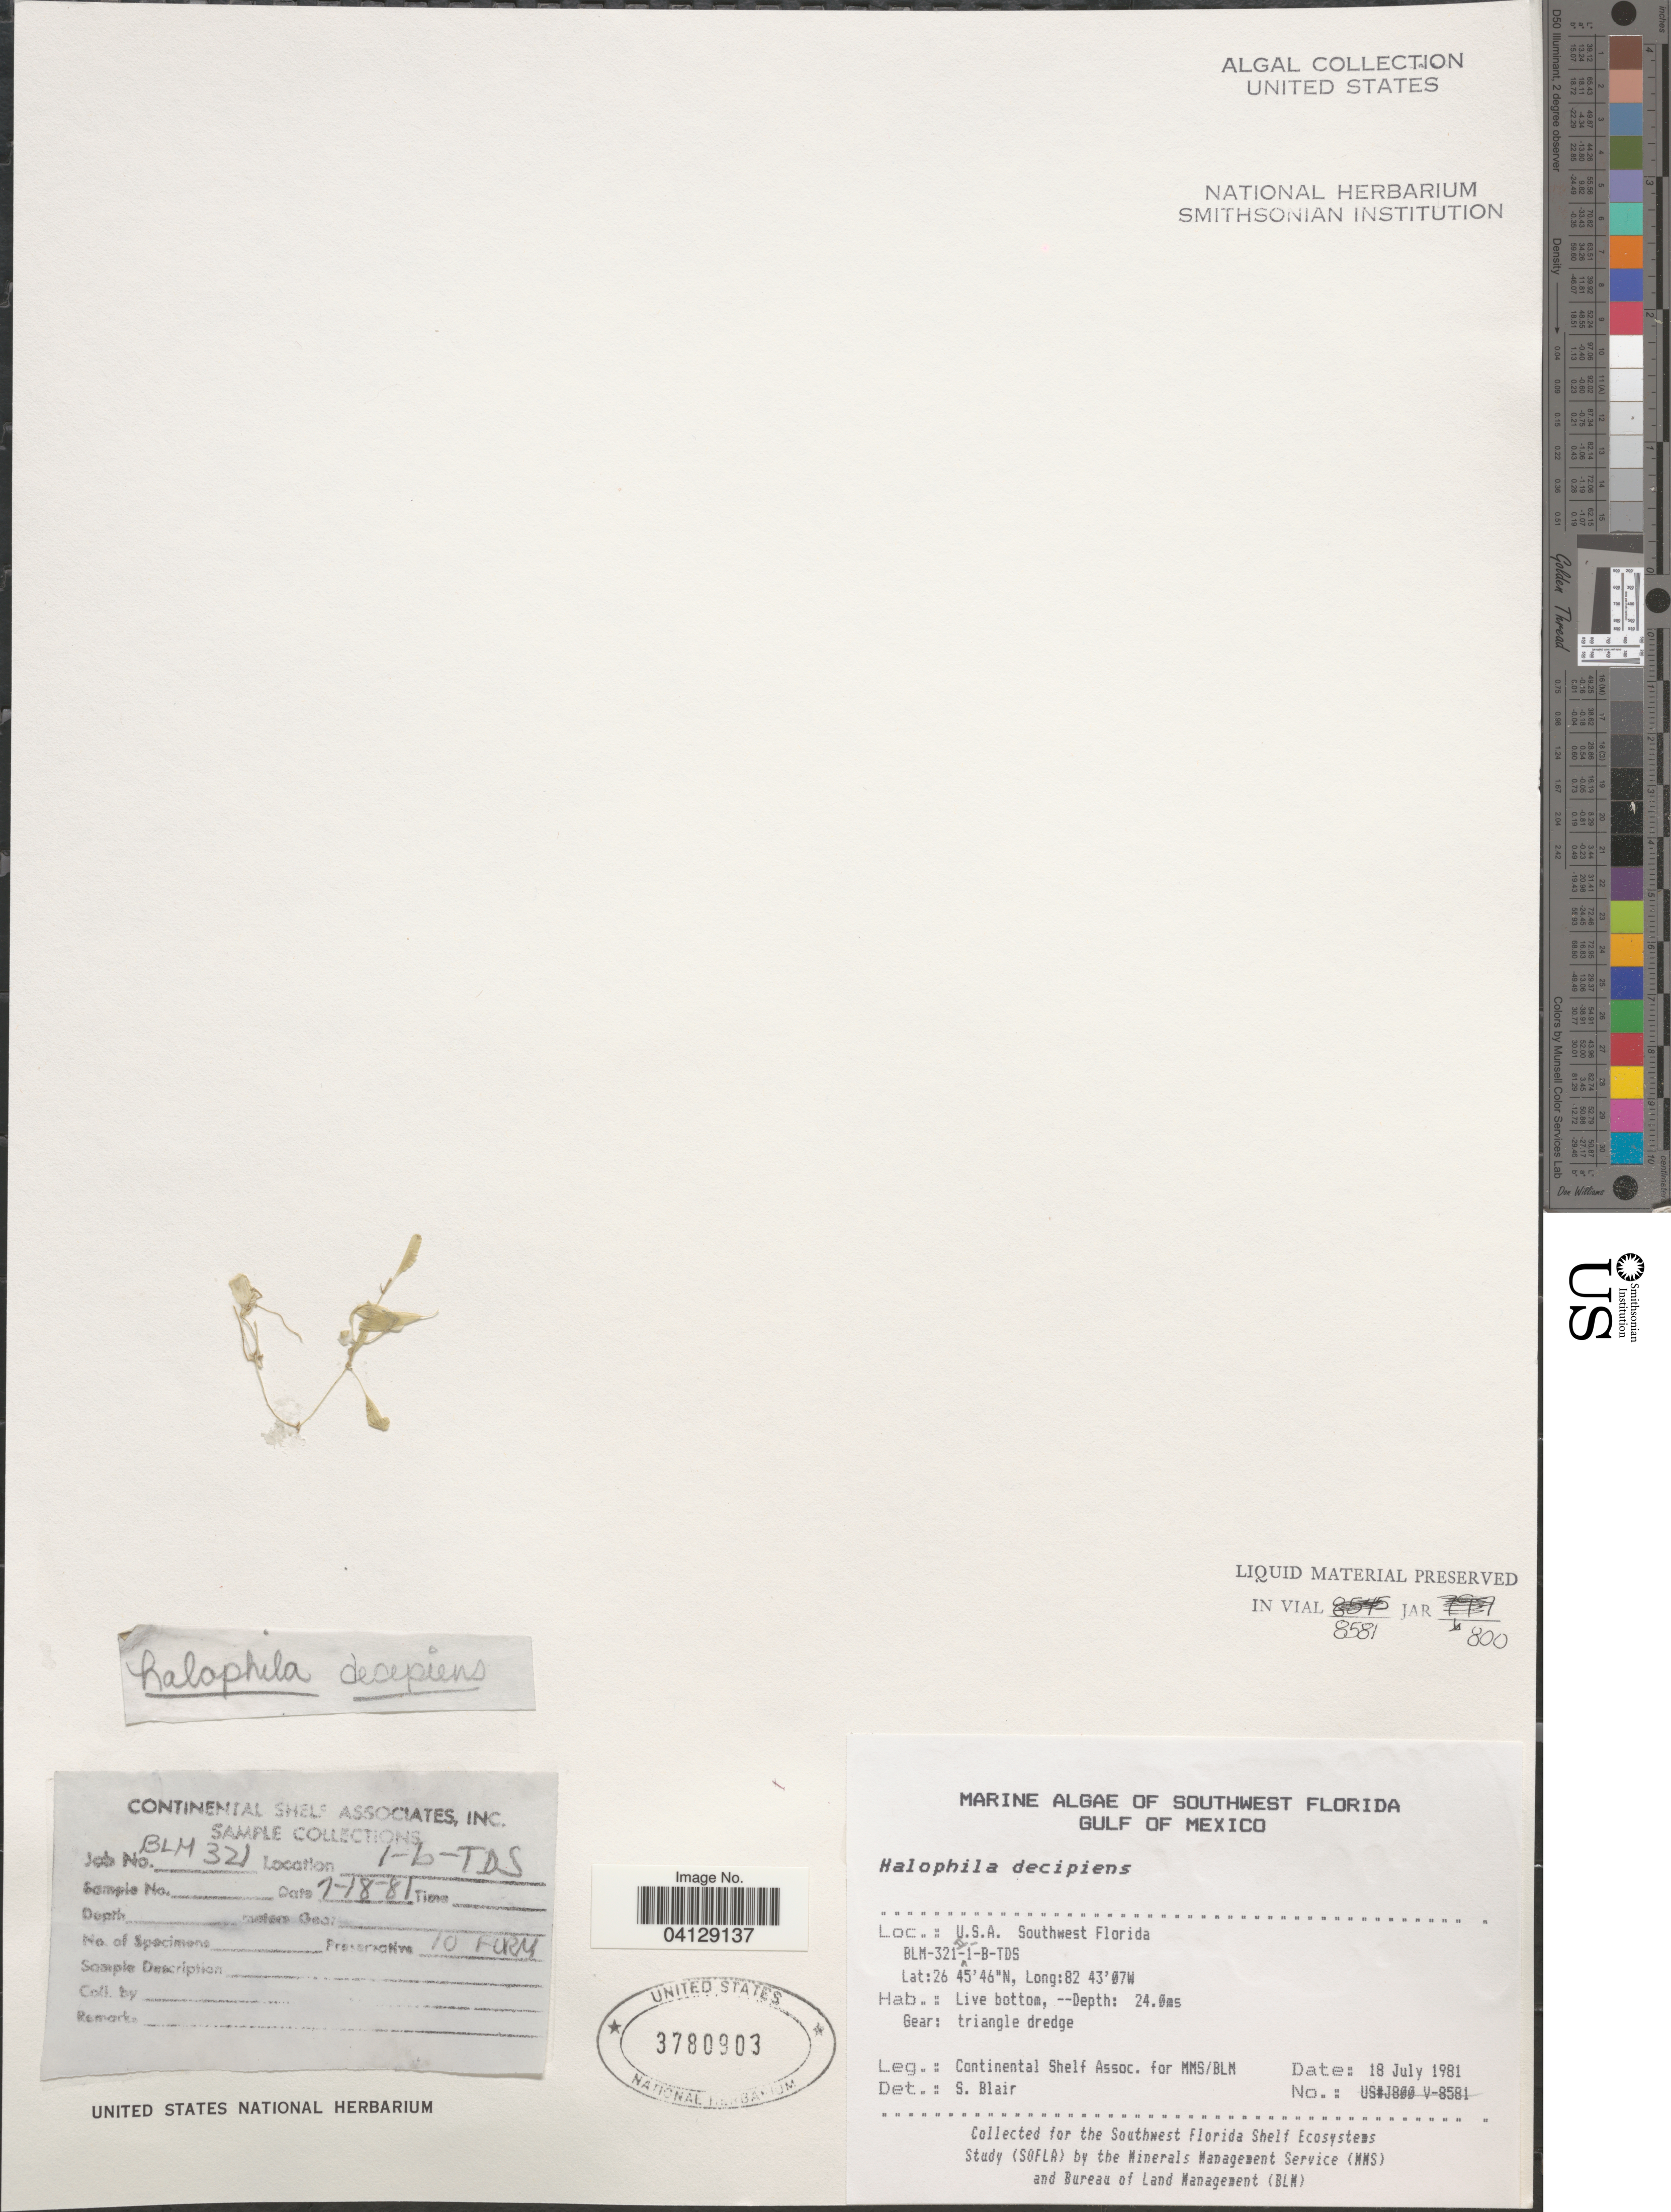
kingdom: Plantae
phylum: Tracheophyta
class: Liliopsida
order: Alismatales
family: Hydrocharitaceae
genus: Halophila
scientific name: Halophila decipiens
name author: Ostenf.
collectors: Continental Shelf Associates for the MMS/BLM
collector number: BLM321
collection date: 1981-07-18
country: United States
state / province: Florida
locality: Southwest Florida. Gulf of Mexico. BLM-321-II-1-TDS.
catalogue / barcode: US 3780903